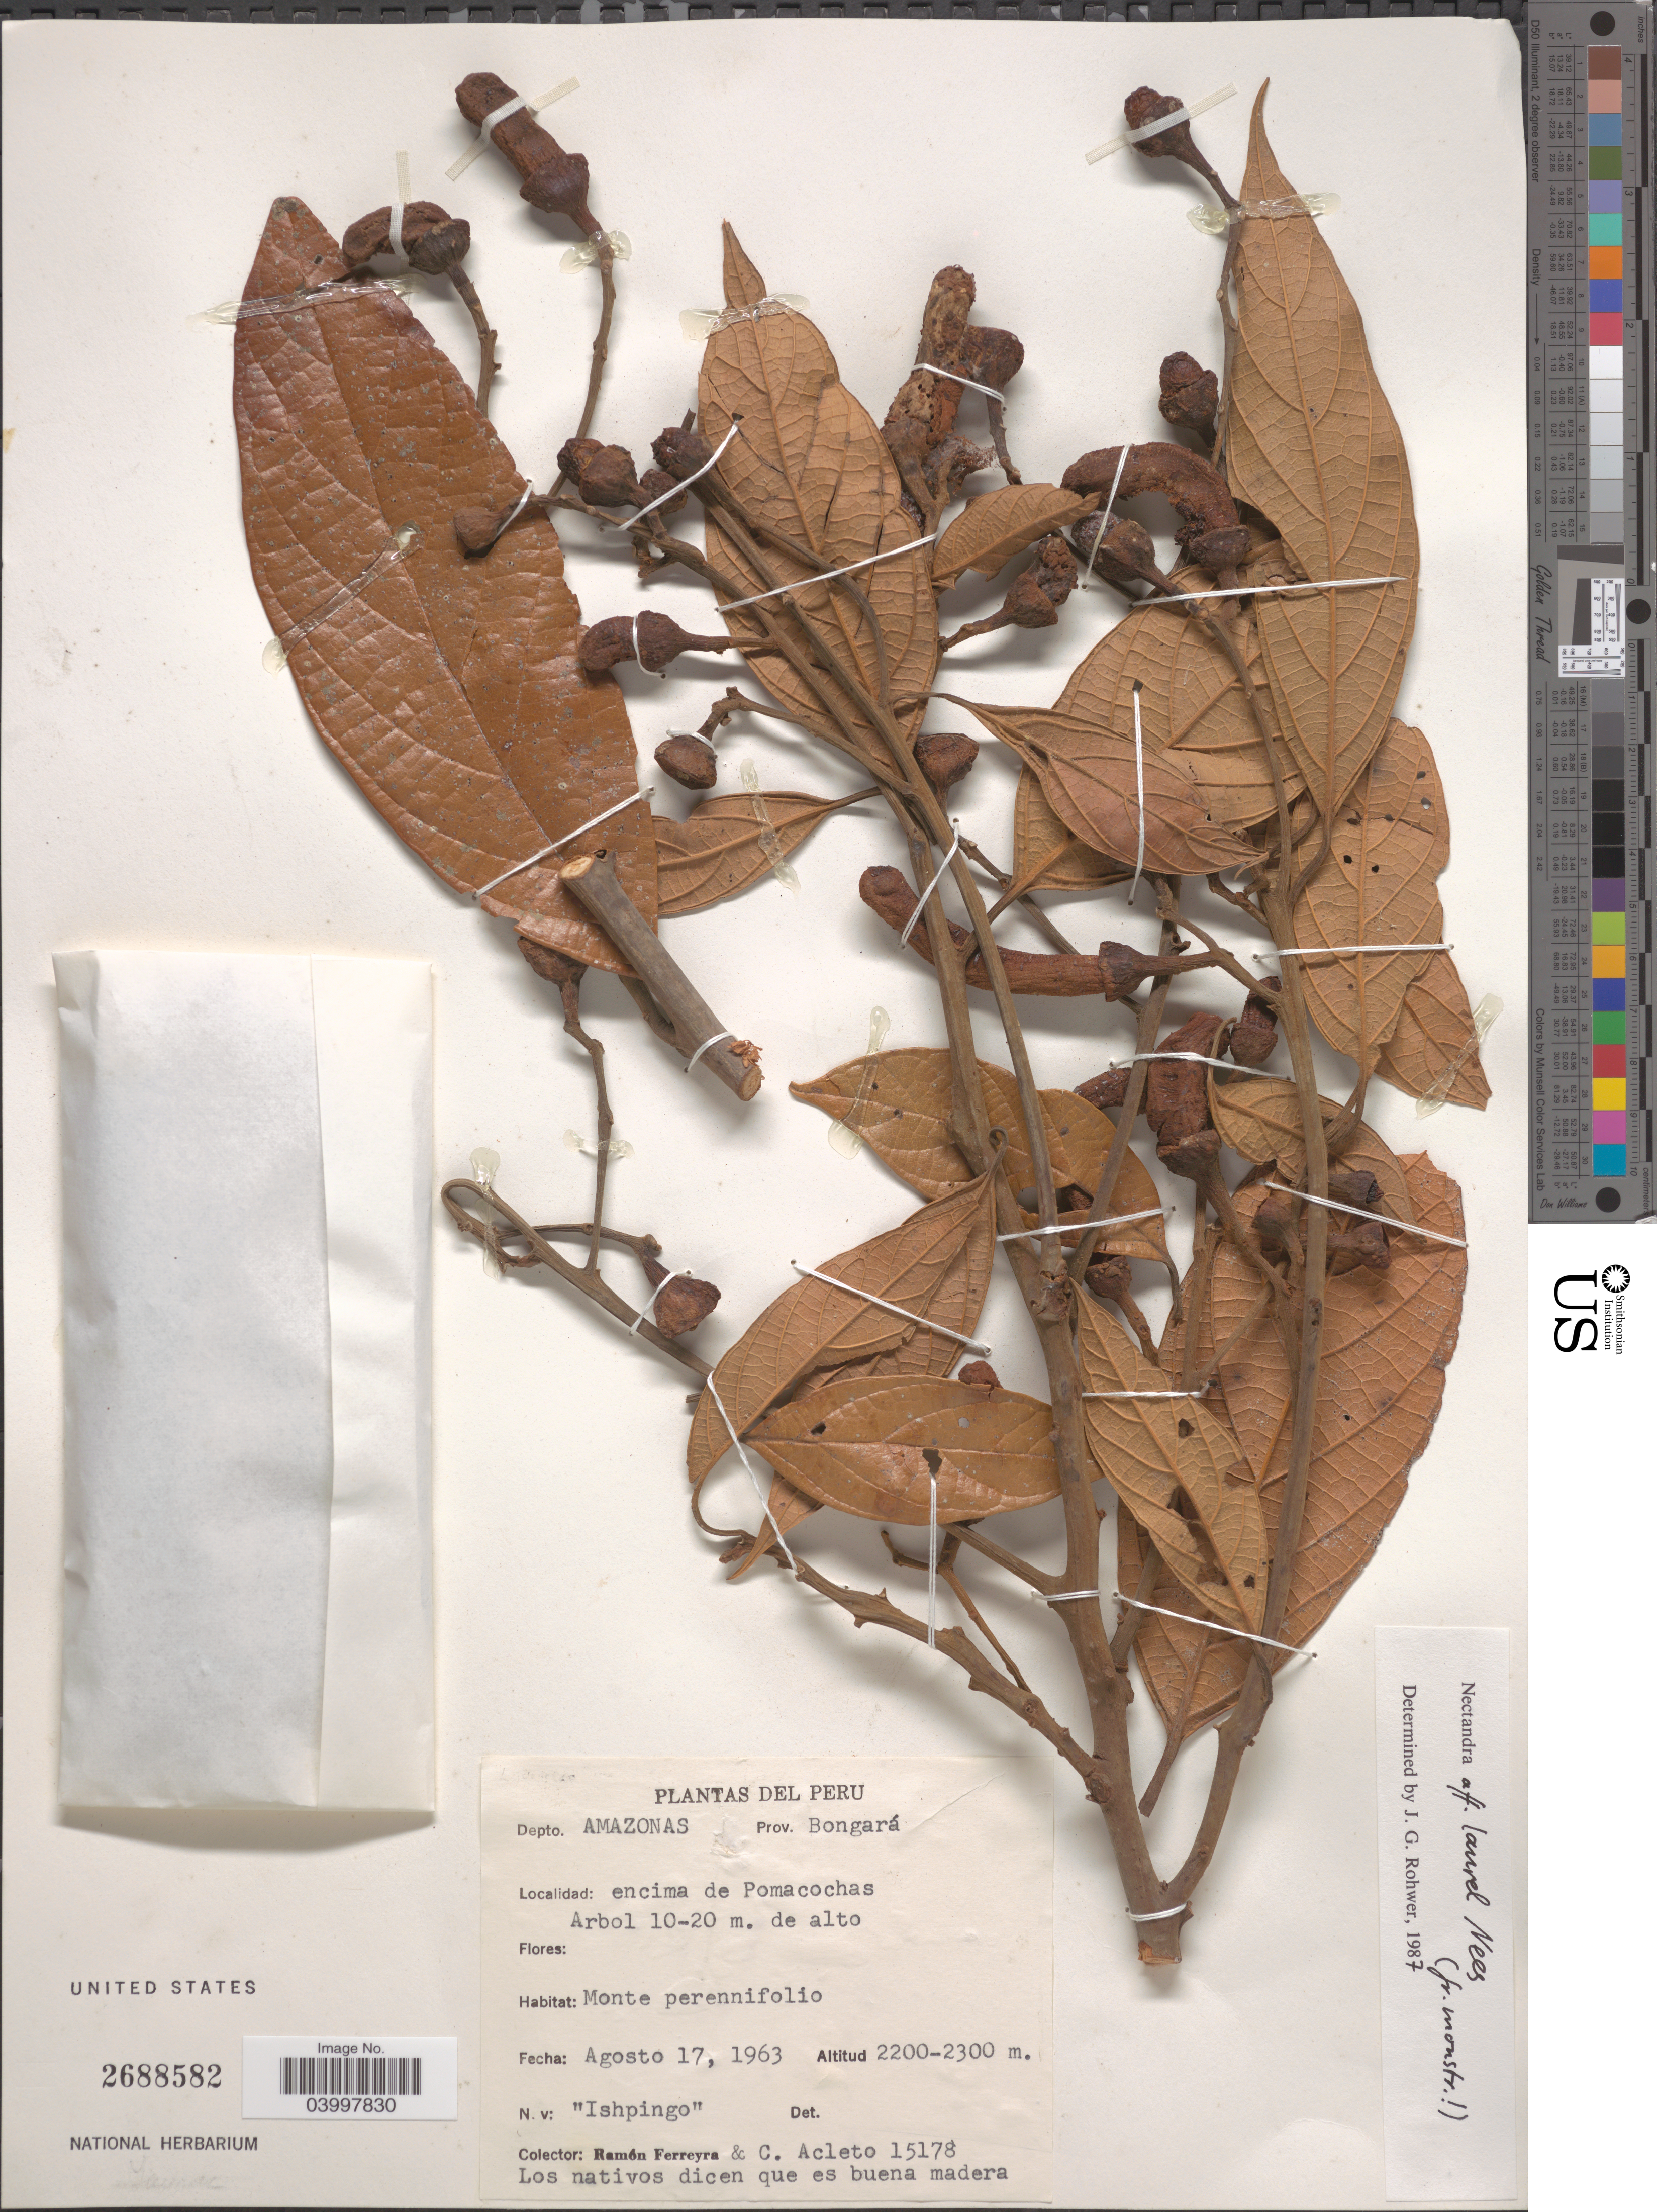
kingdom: Plantae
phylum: Tracheophyta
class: Magnoliopsida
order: Laurales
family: Lauraceae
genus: Nectandra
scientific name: Nectandra laurel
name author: Nees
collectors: R. A. Ferreyra & C. Acleto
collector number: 15178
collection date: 1963-08-17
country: Peru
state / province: Amazonas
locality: Depto. Amazonas. Prov. Bongará. Encima de Pomacochas.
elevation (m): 2200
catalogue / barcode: US 2688582